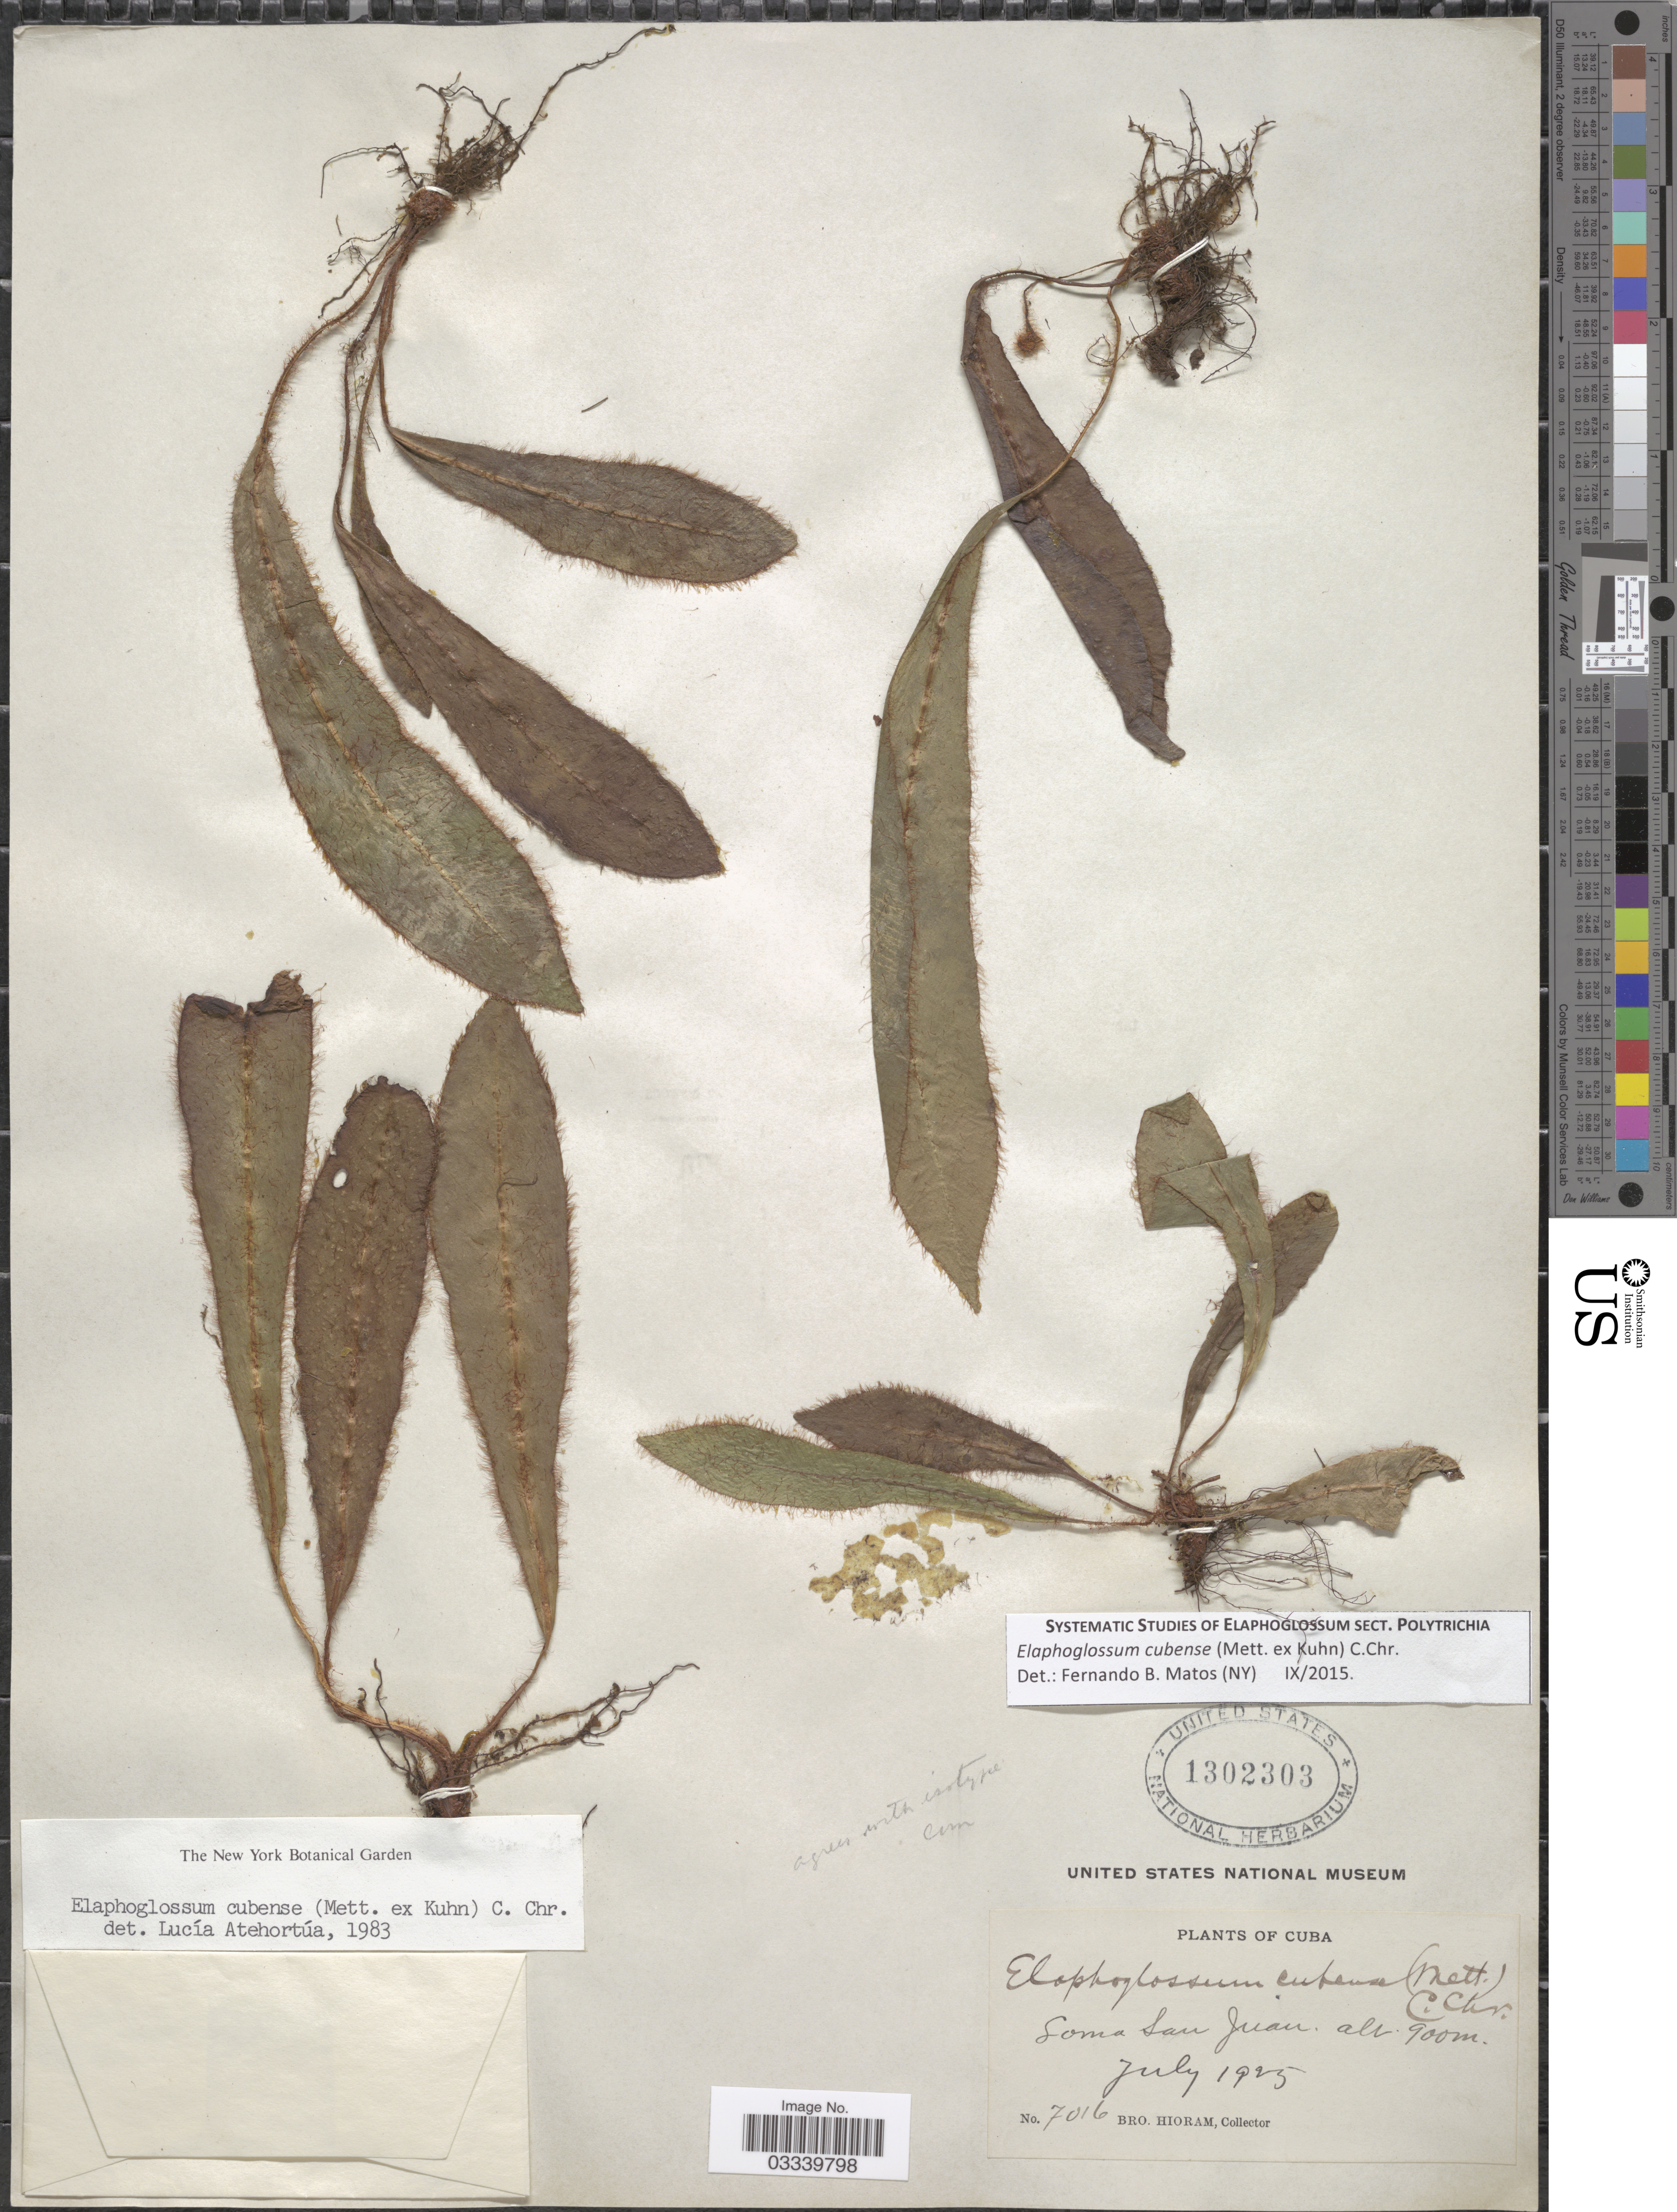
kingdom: Plantae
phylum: Tracheophyta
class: Polypodiopsida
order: Polypodiales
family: Dryopteridaceae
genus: Elaphoglossum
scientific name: Elaphoglossum cubense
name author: (Mett. ex Kuhn) C. Chr.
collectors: Bro. Hioram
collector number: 7016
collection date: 1925-07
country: Cuba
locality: Soma San Juan.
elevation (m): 900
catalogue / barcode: US 1302303